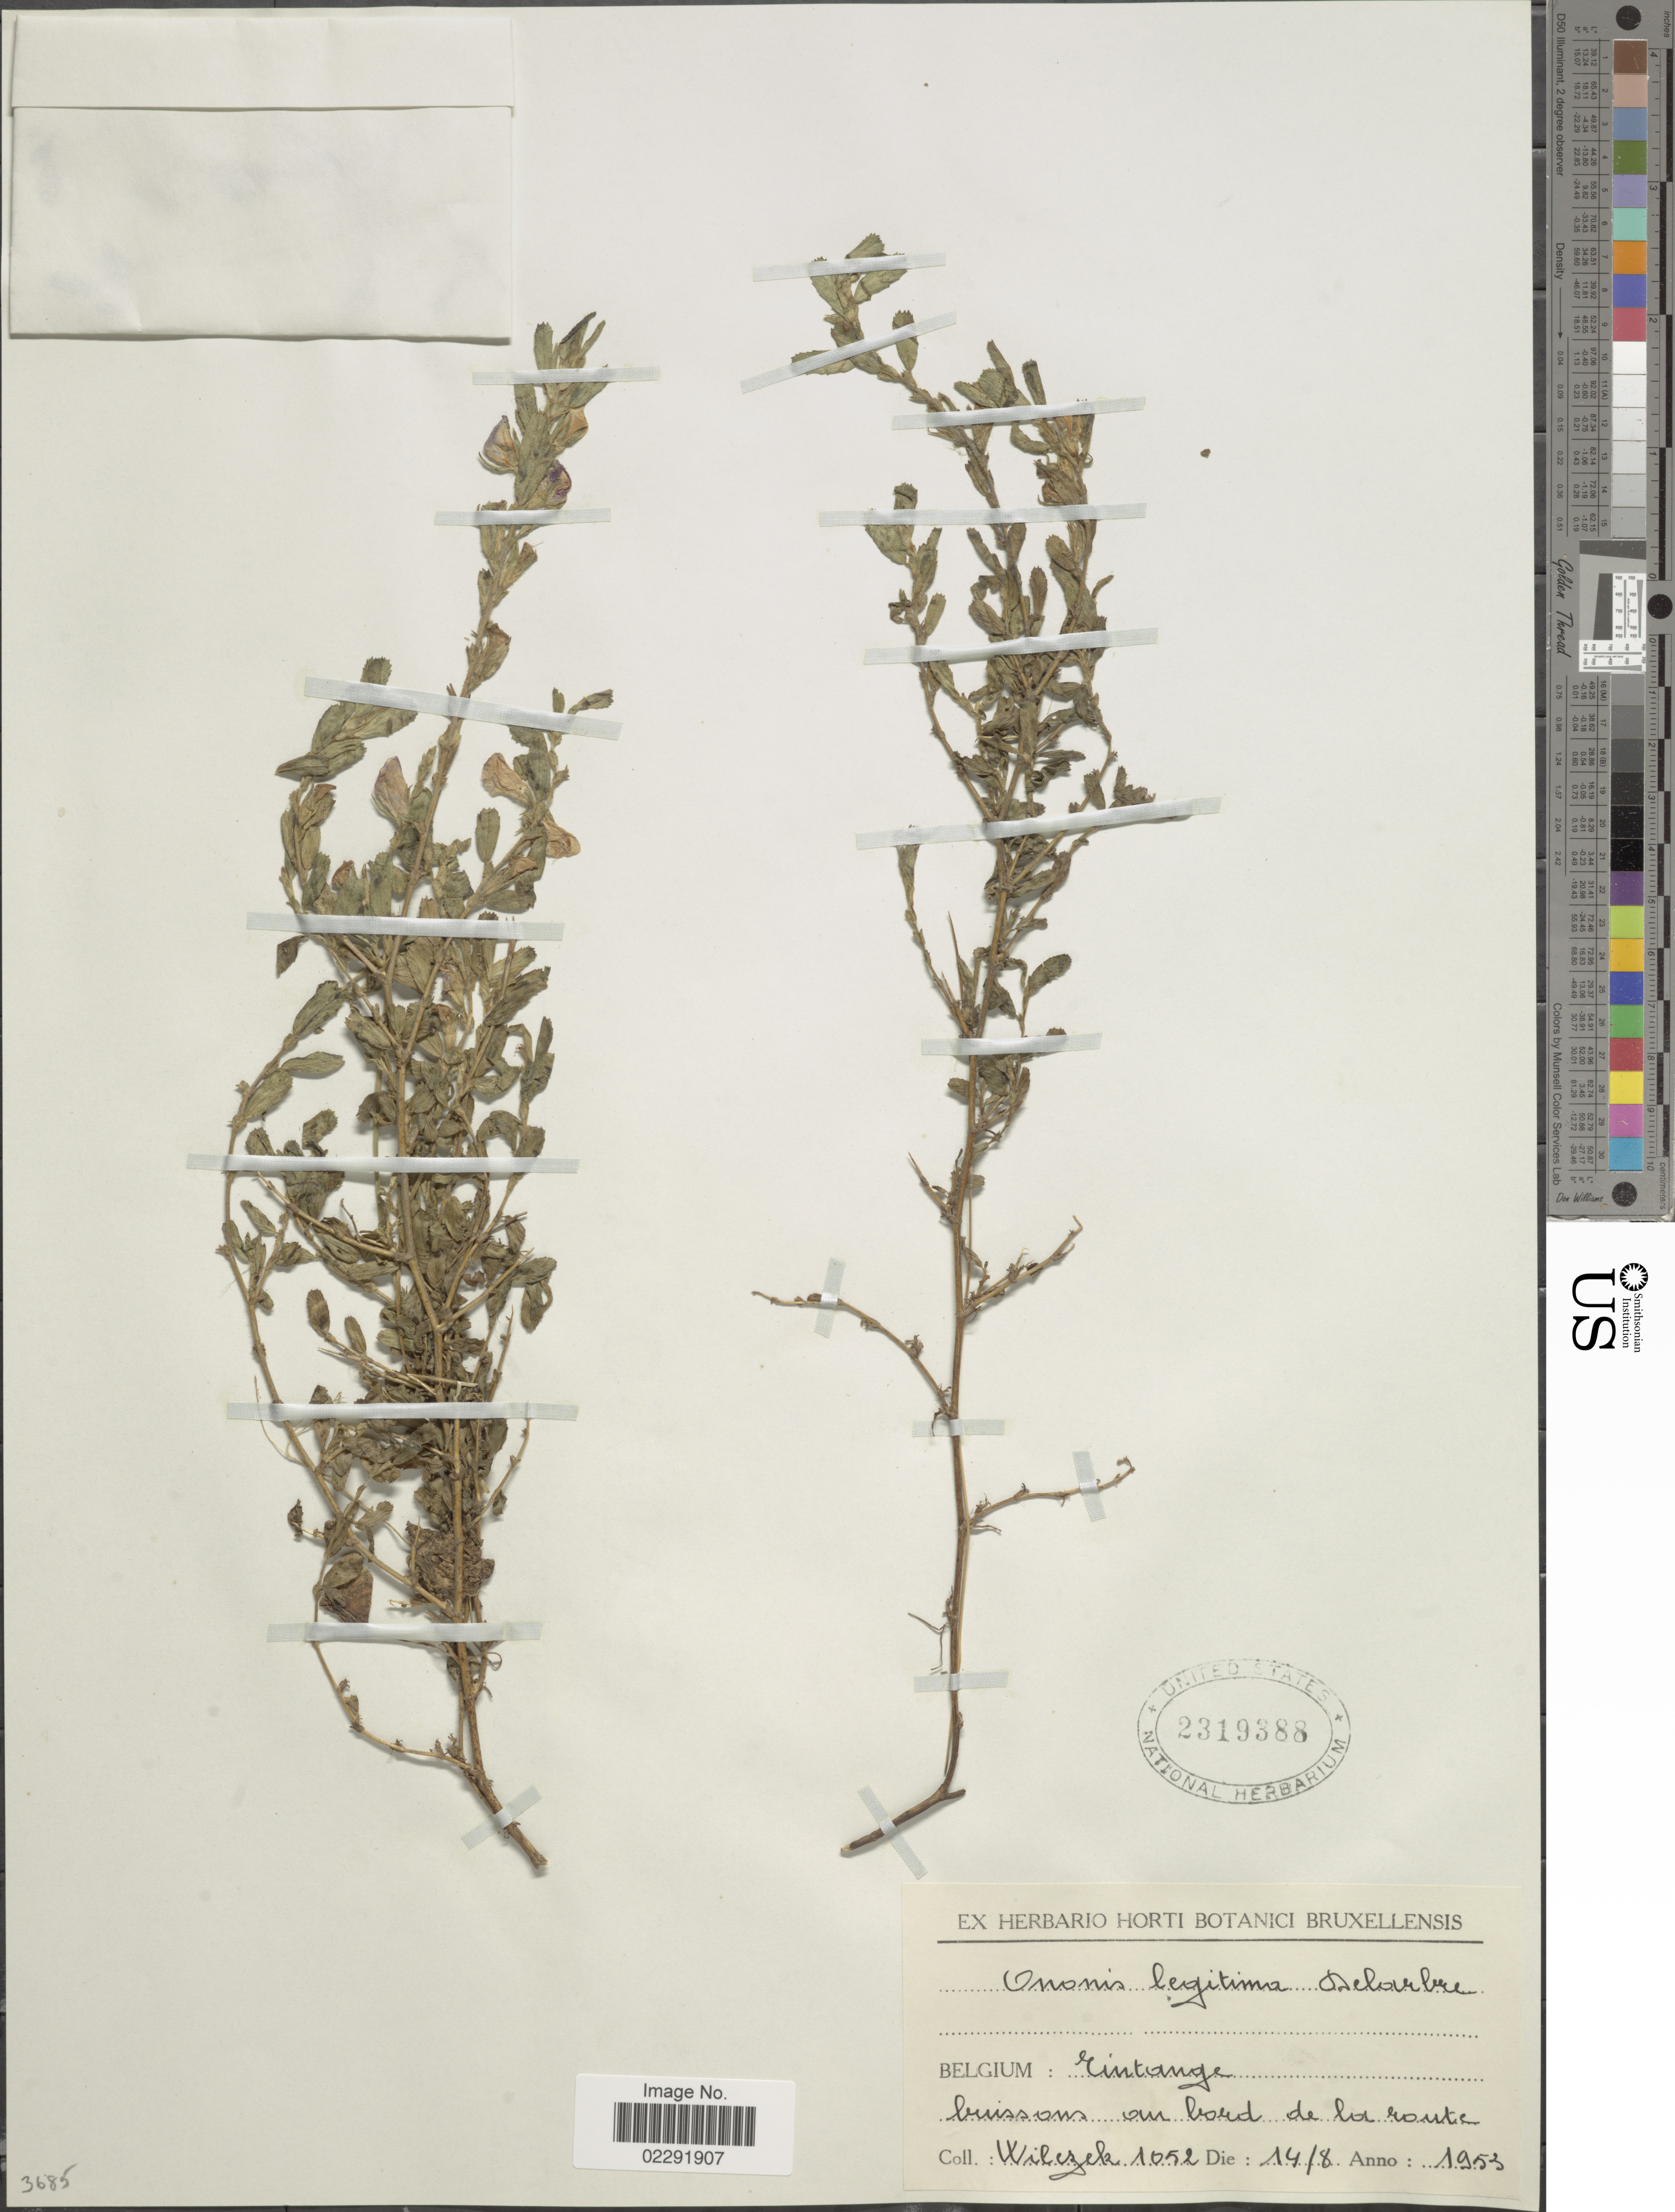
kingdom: Plantae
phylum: Tracheophyta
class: Magnoliopsida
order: Fabales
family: Fabaceae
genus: Ononis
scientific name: Ononis legitima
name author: Delarbre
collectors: Wilczek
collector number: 1052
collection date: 1953-08-14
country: Belgium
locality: Eintange, buissons our bord de la route. [interpreted]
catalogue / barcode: US 2319388